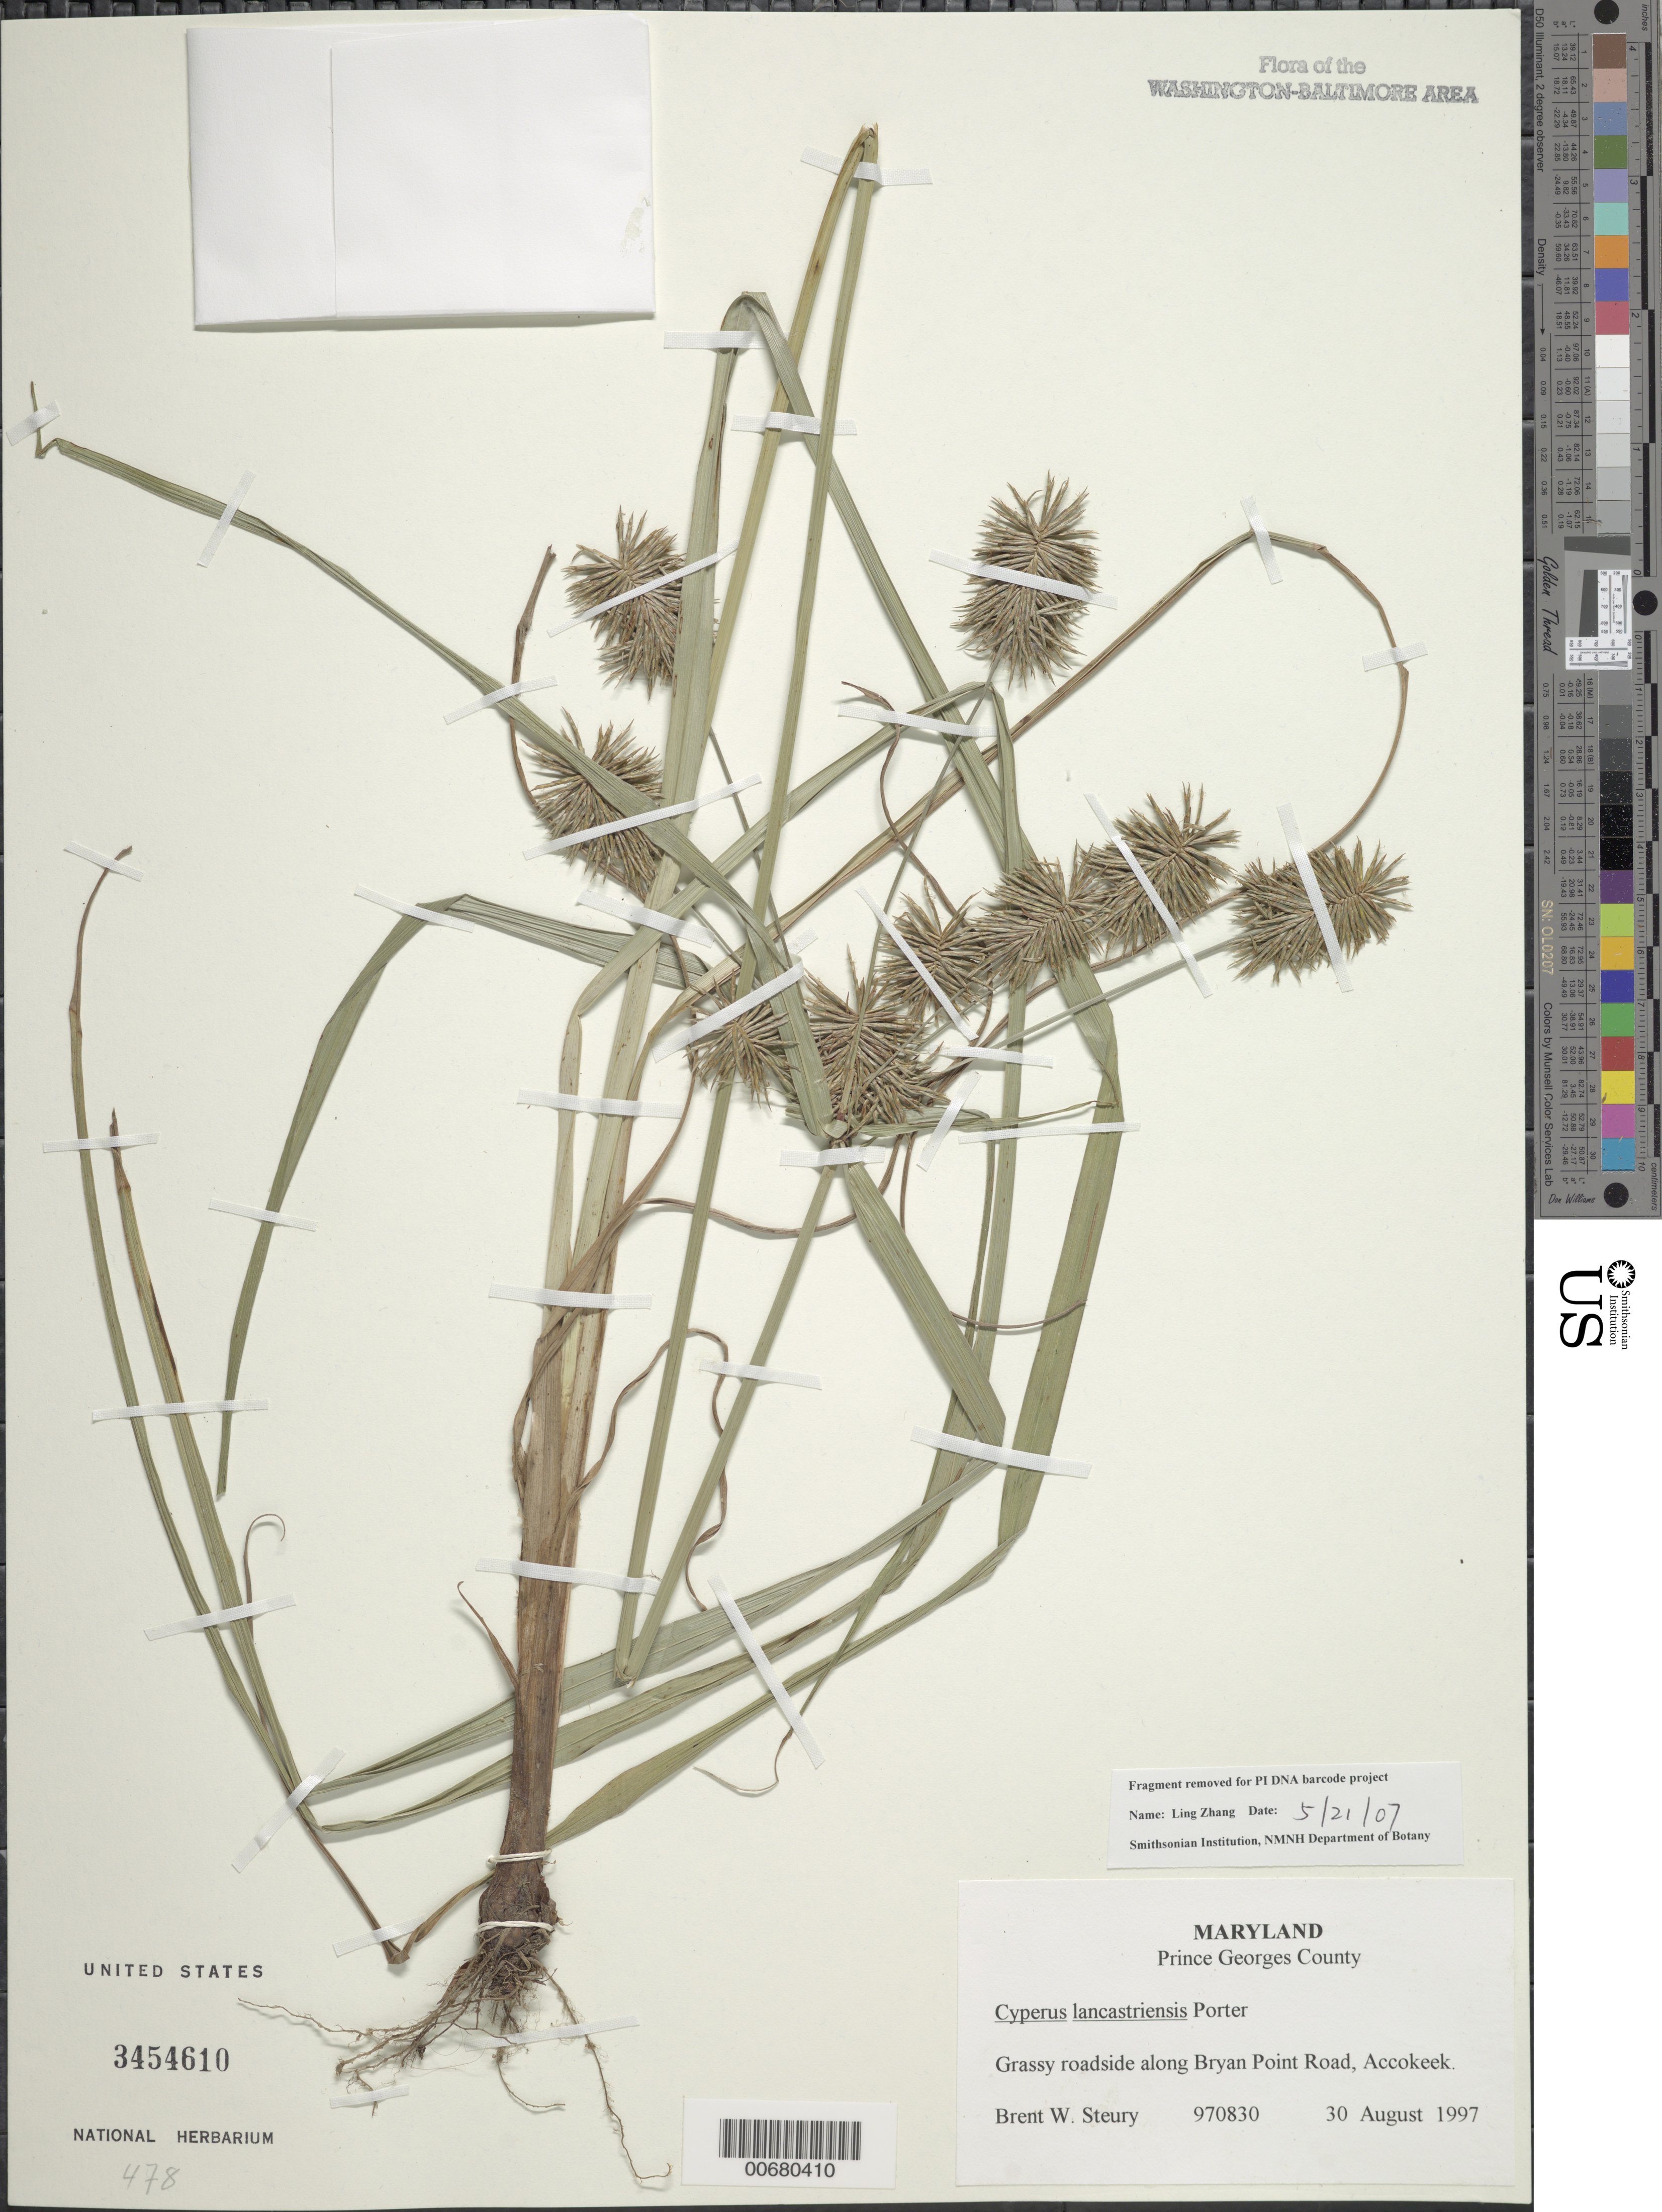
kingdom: Plantae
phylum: Tracheophyta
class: Liliopsida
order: Poales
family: Cyperaceae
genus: Cyperus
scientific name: Cyperus lancastriensis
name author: Porter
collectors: B. Steury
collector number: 970830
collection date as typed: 30 Aug 1997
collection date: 1997-08-30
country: United States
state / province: Maryland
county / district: Prince George's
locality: Bryan Point Road, Accokeek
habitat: Grassy roadside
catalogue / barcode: US 3454610